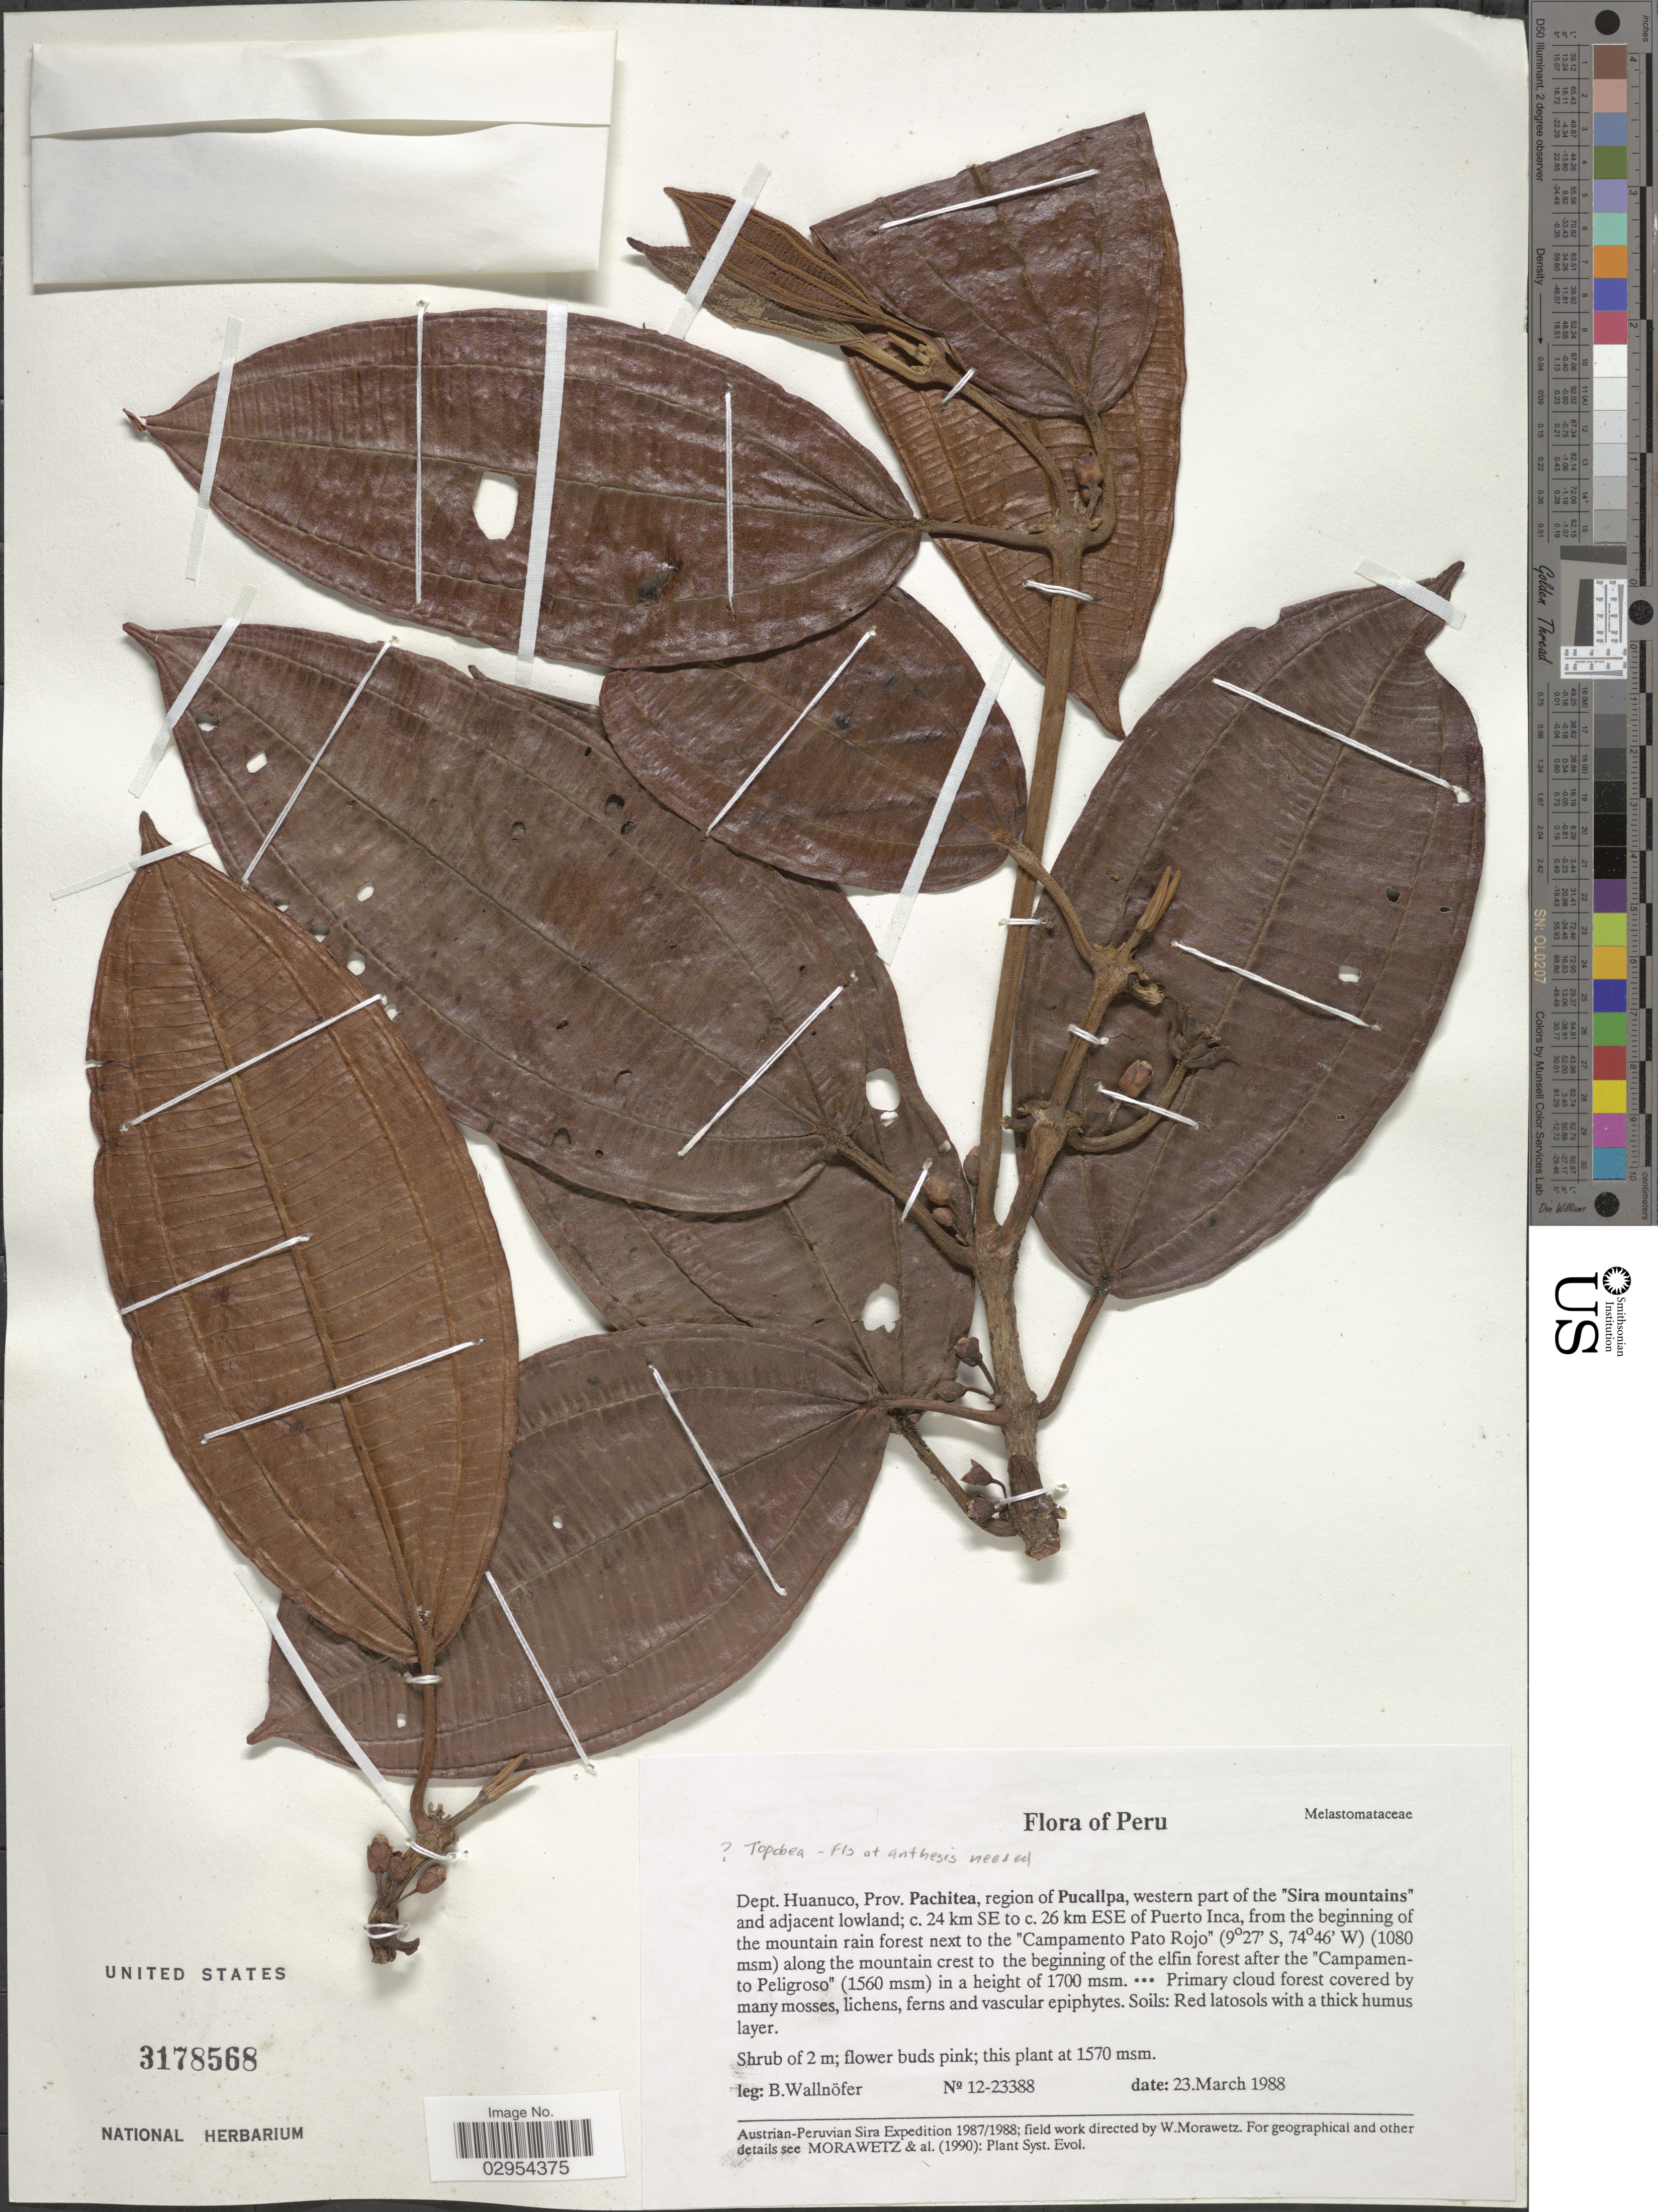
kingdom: Plantae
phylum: Tracheophyta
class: Magnoliopsida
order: Myrtales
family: Melastomataceae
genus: Topobea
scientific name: Topobea sp.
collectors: B. Wallnöfer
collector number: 12-23388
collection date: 1988-03-23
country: Peru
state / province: Huánuco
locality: Dept. Huanuco, Prov. Pachitea, region of Pucallpa, western part of the "Sira mountains" and adjacent lowland; c. 24 km SE to c. 26 km ESE of Puerto Inca, from the beginning of the mountain rain forest nexto to the "Campamento Pato Rojo", along the mountain crest to the beginning of the elfin forest after the "Campamento Peligroso".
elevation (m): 1080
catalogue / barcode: US 3178568